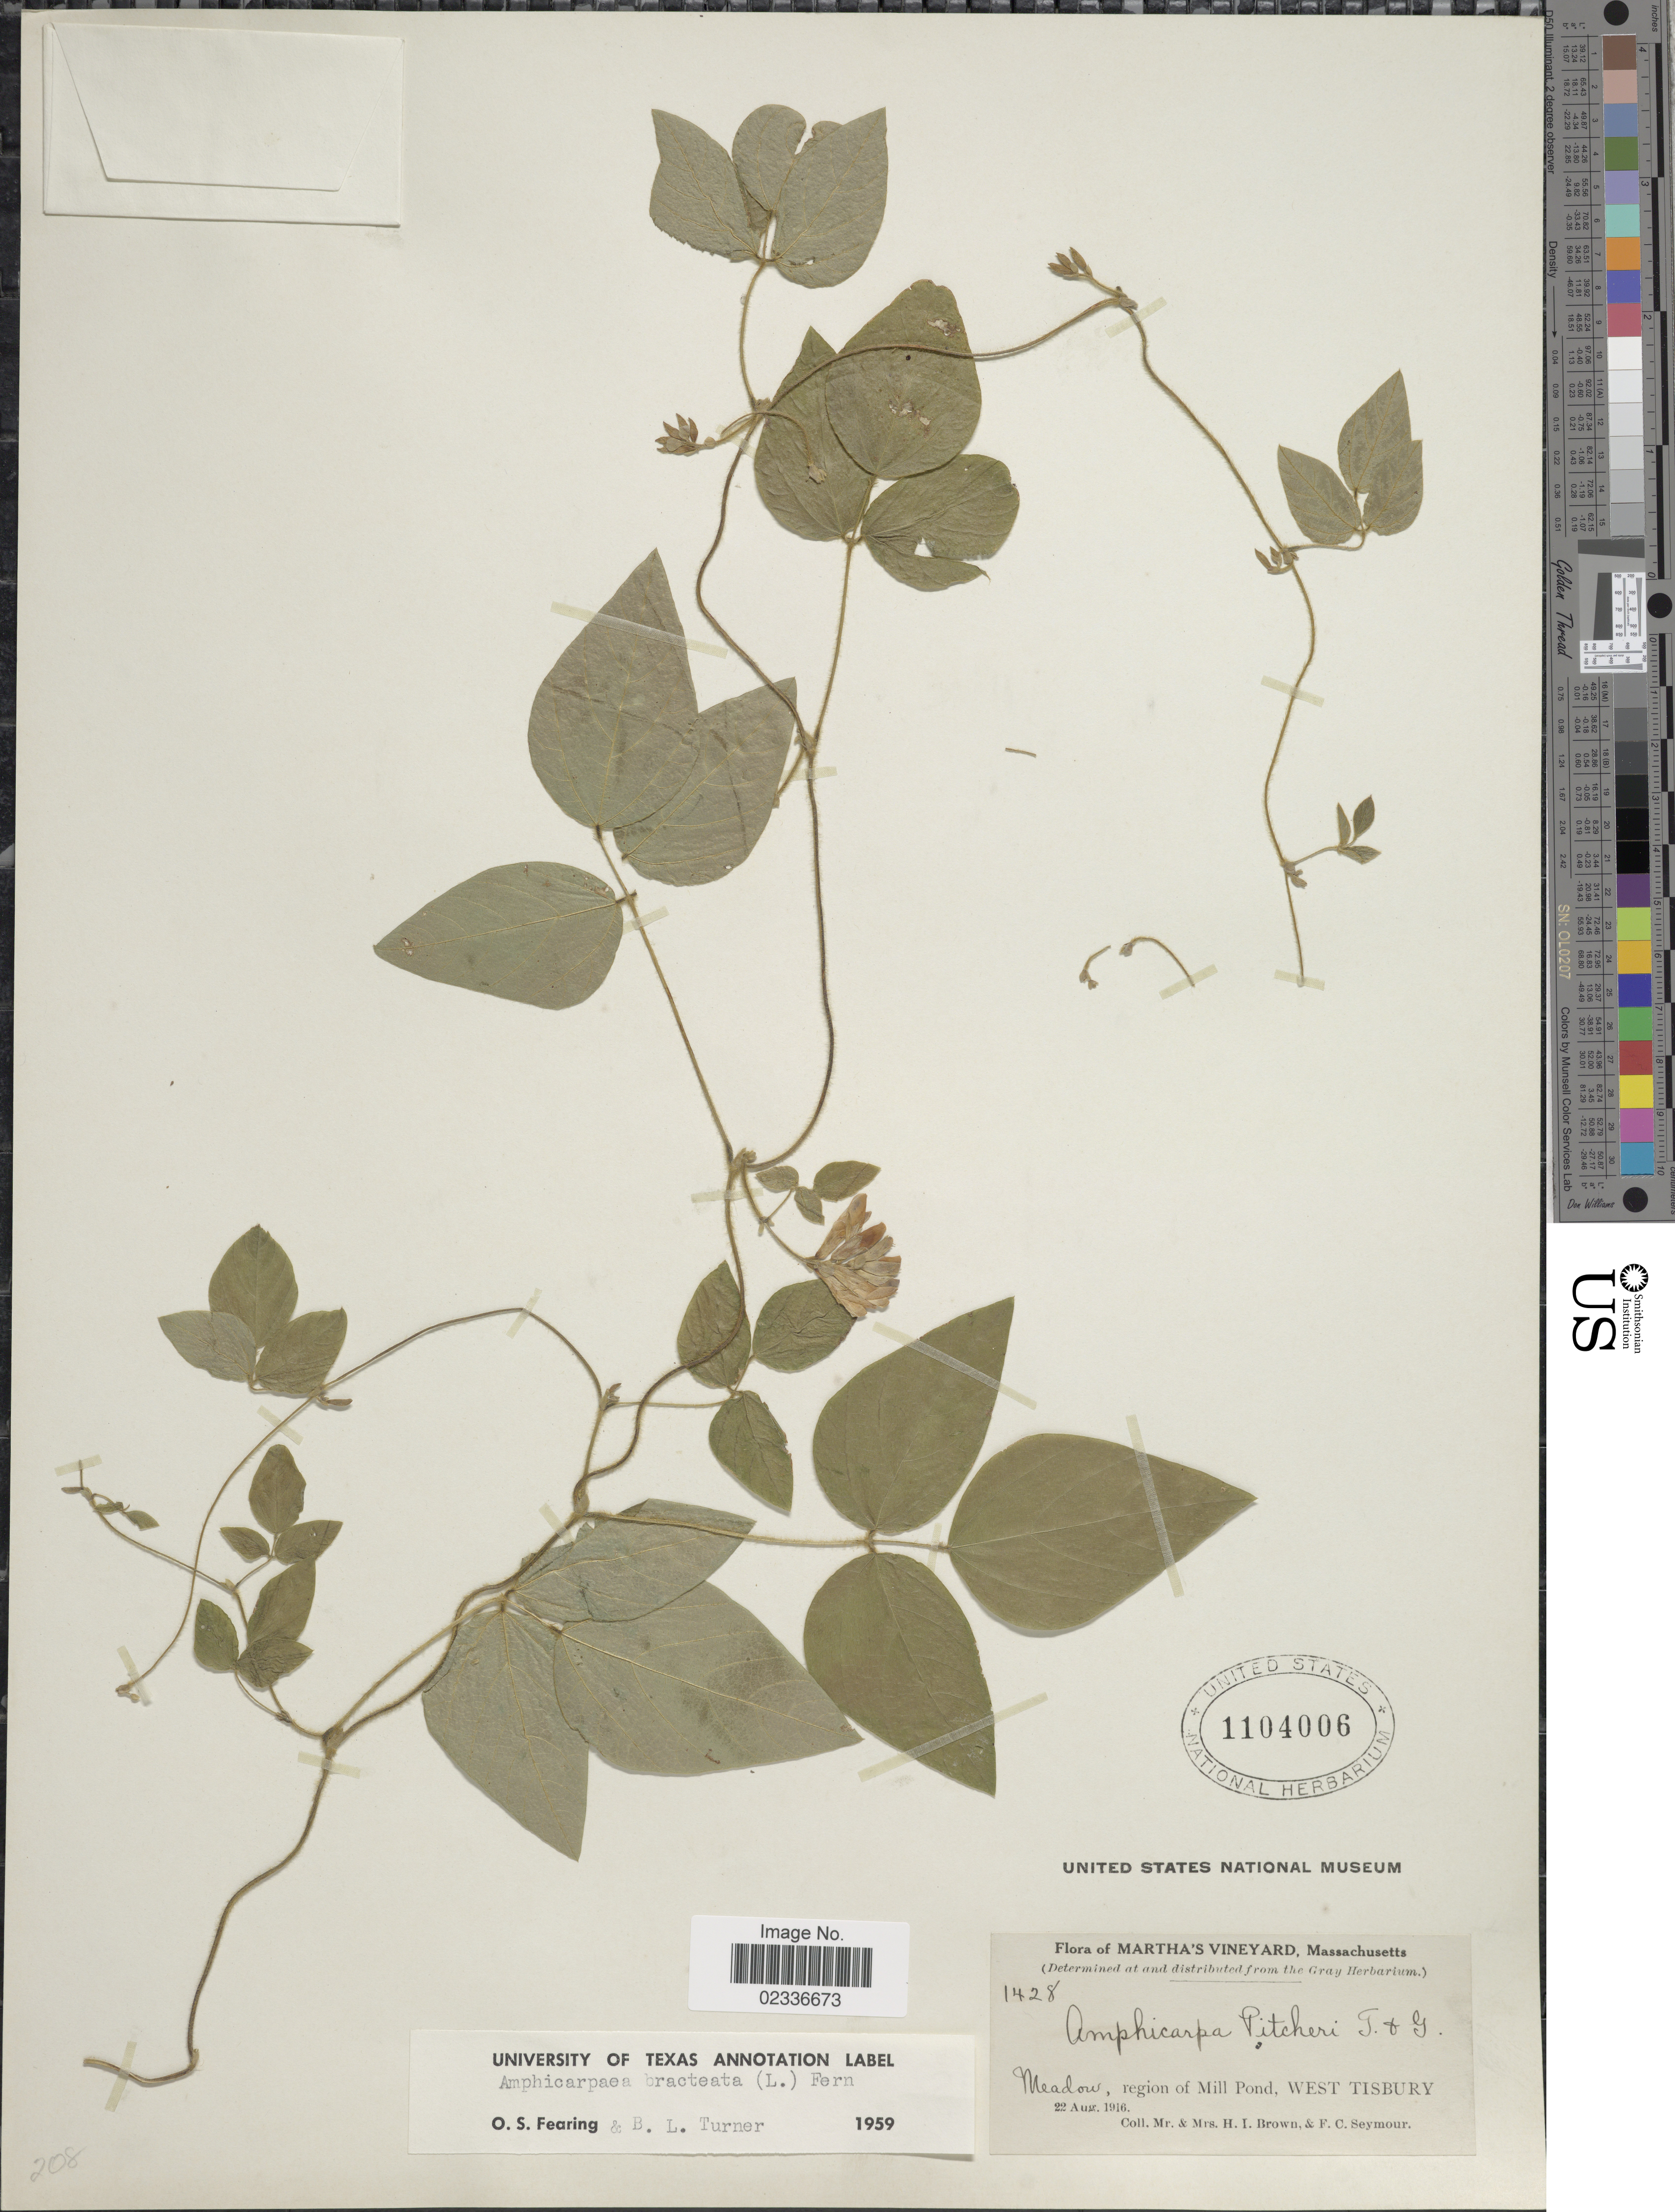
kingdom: Plantae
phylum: Tracheophyta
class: Magnoliopsida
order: Fabales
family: Fabaceae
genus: Amphicarpaea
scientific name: Amphicarpaea bracteata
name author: (L.) Fernald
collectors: H. I. Brown, H. Brown & F. C. Seymour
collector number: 1428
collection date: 1916-08-22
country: United States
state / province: Massachusetts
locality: Martha's Vineyard, meadow, region of Mill Pond, West Tisbury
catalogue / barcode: US 1104006